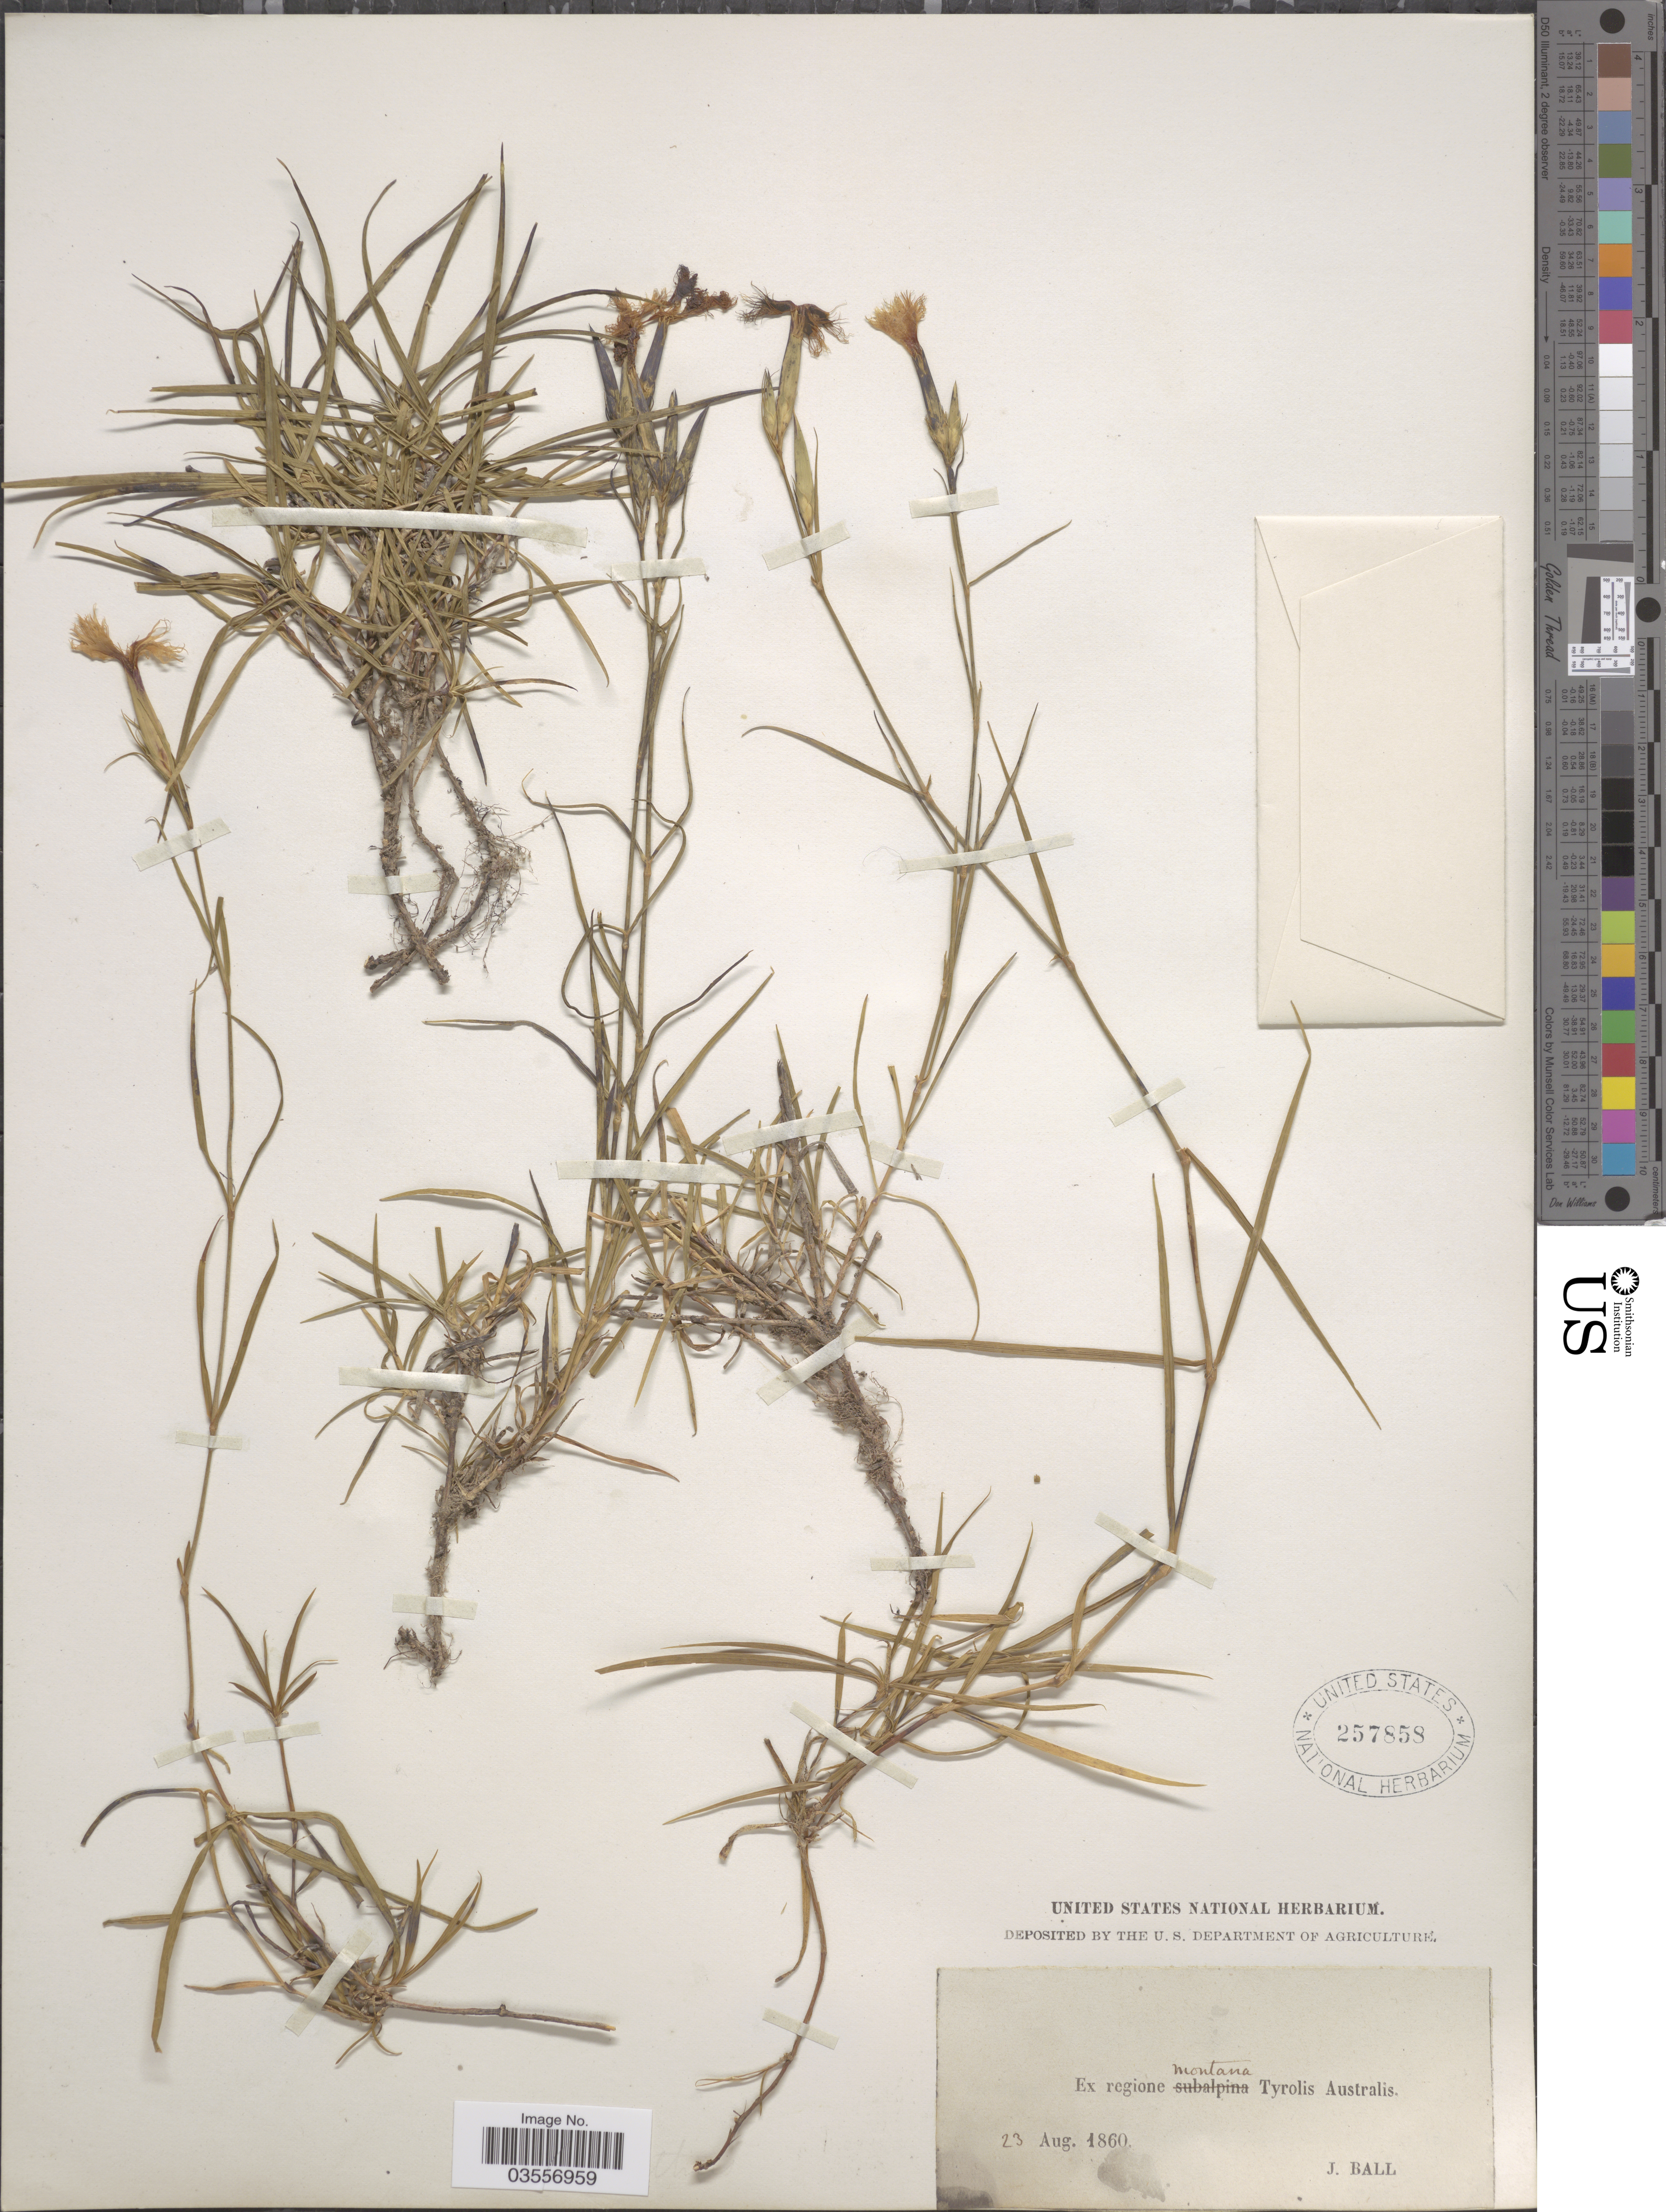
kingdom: Plantae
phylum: Tracheophyta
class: Magnoliopsida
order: Caryophyllales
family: Caryophyllaceae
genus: Dianthus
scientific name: Dianthus sp.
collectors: J. Ball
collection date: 1860-08-23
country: Italy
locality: Ex regione montana Tyrolis Australis.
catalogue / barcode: US 257858